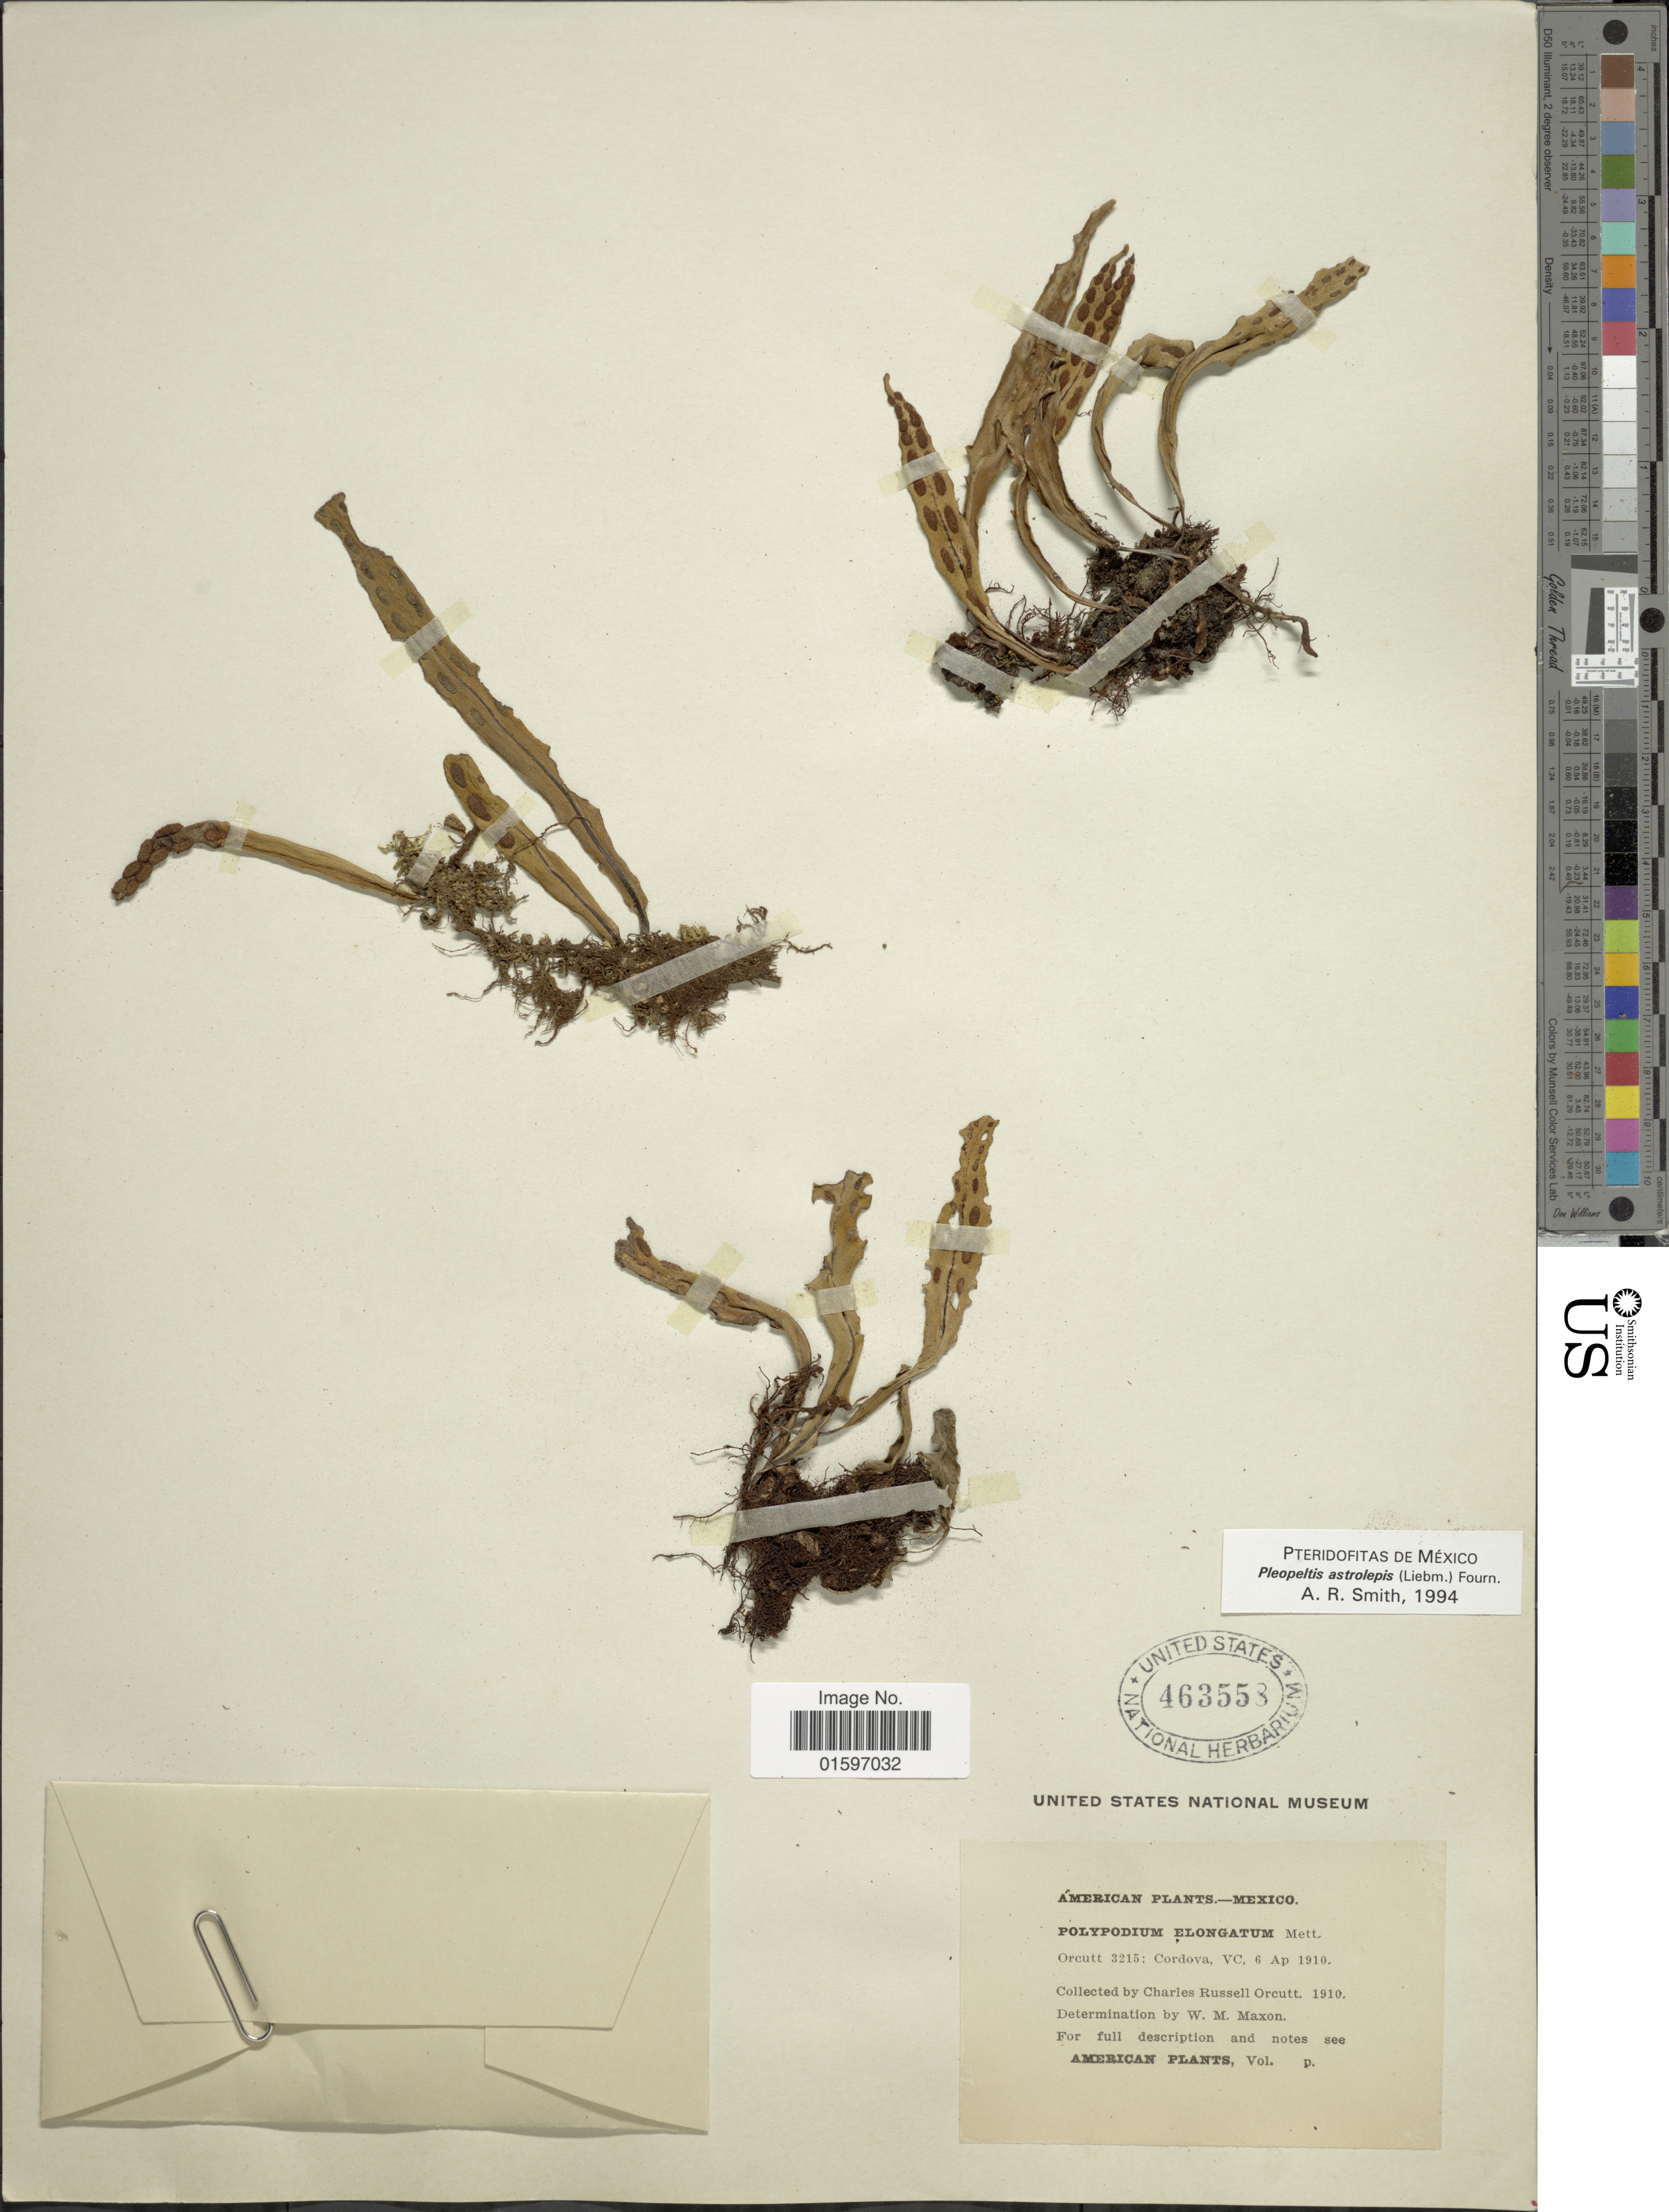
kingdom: Plantae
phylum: Tracheophyta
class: Polypodiopsida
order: Polypodiales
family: Polypodiaceae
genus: Pleopeltis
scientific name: Pleopeltis astrolepis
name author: (Liebm.) E. Fourn.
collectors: C. R. Orcutt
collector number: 3215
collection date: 1910-04-06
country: Mexico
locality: Cordova, VC.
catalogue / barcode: US 463558